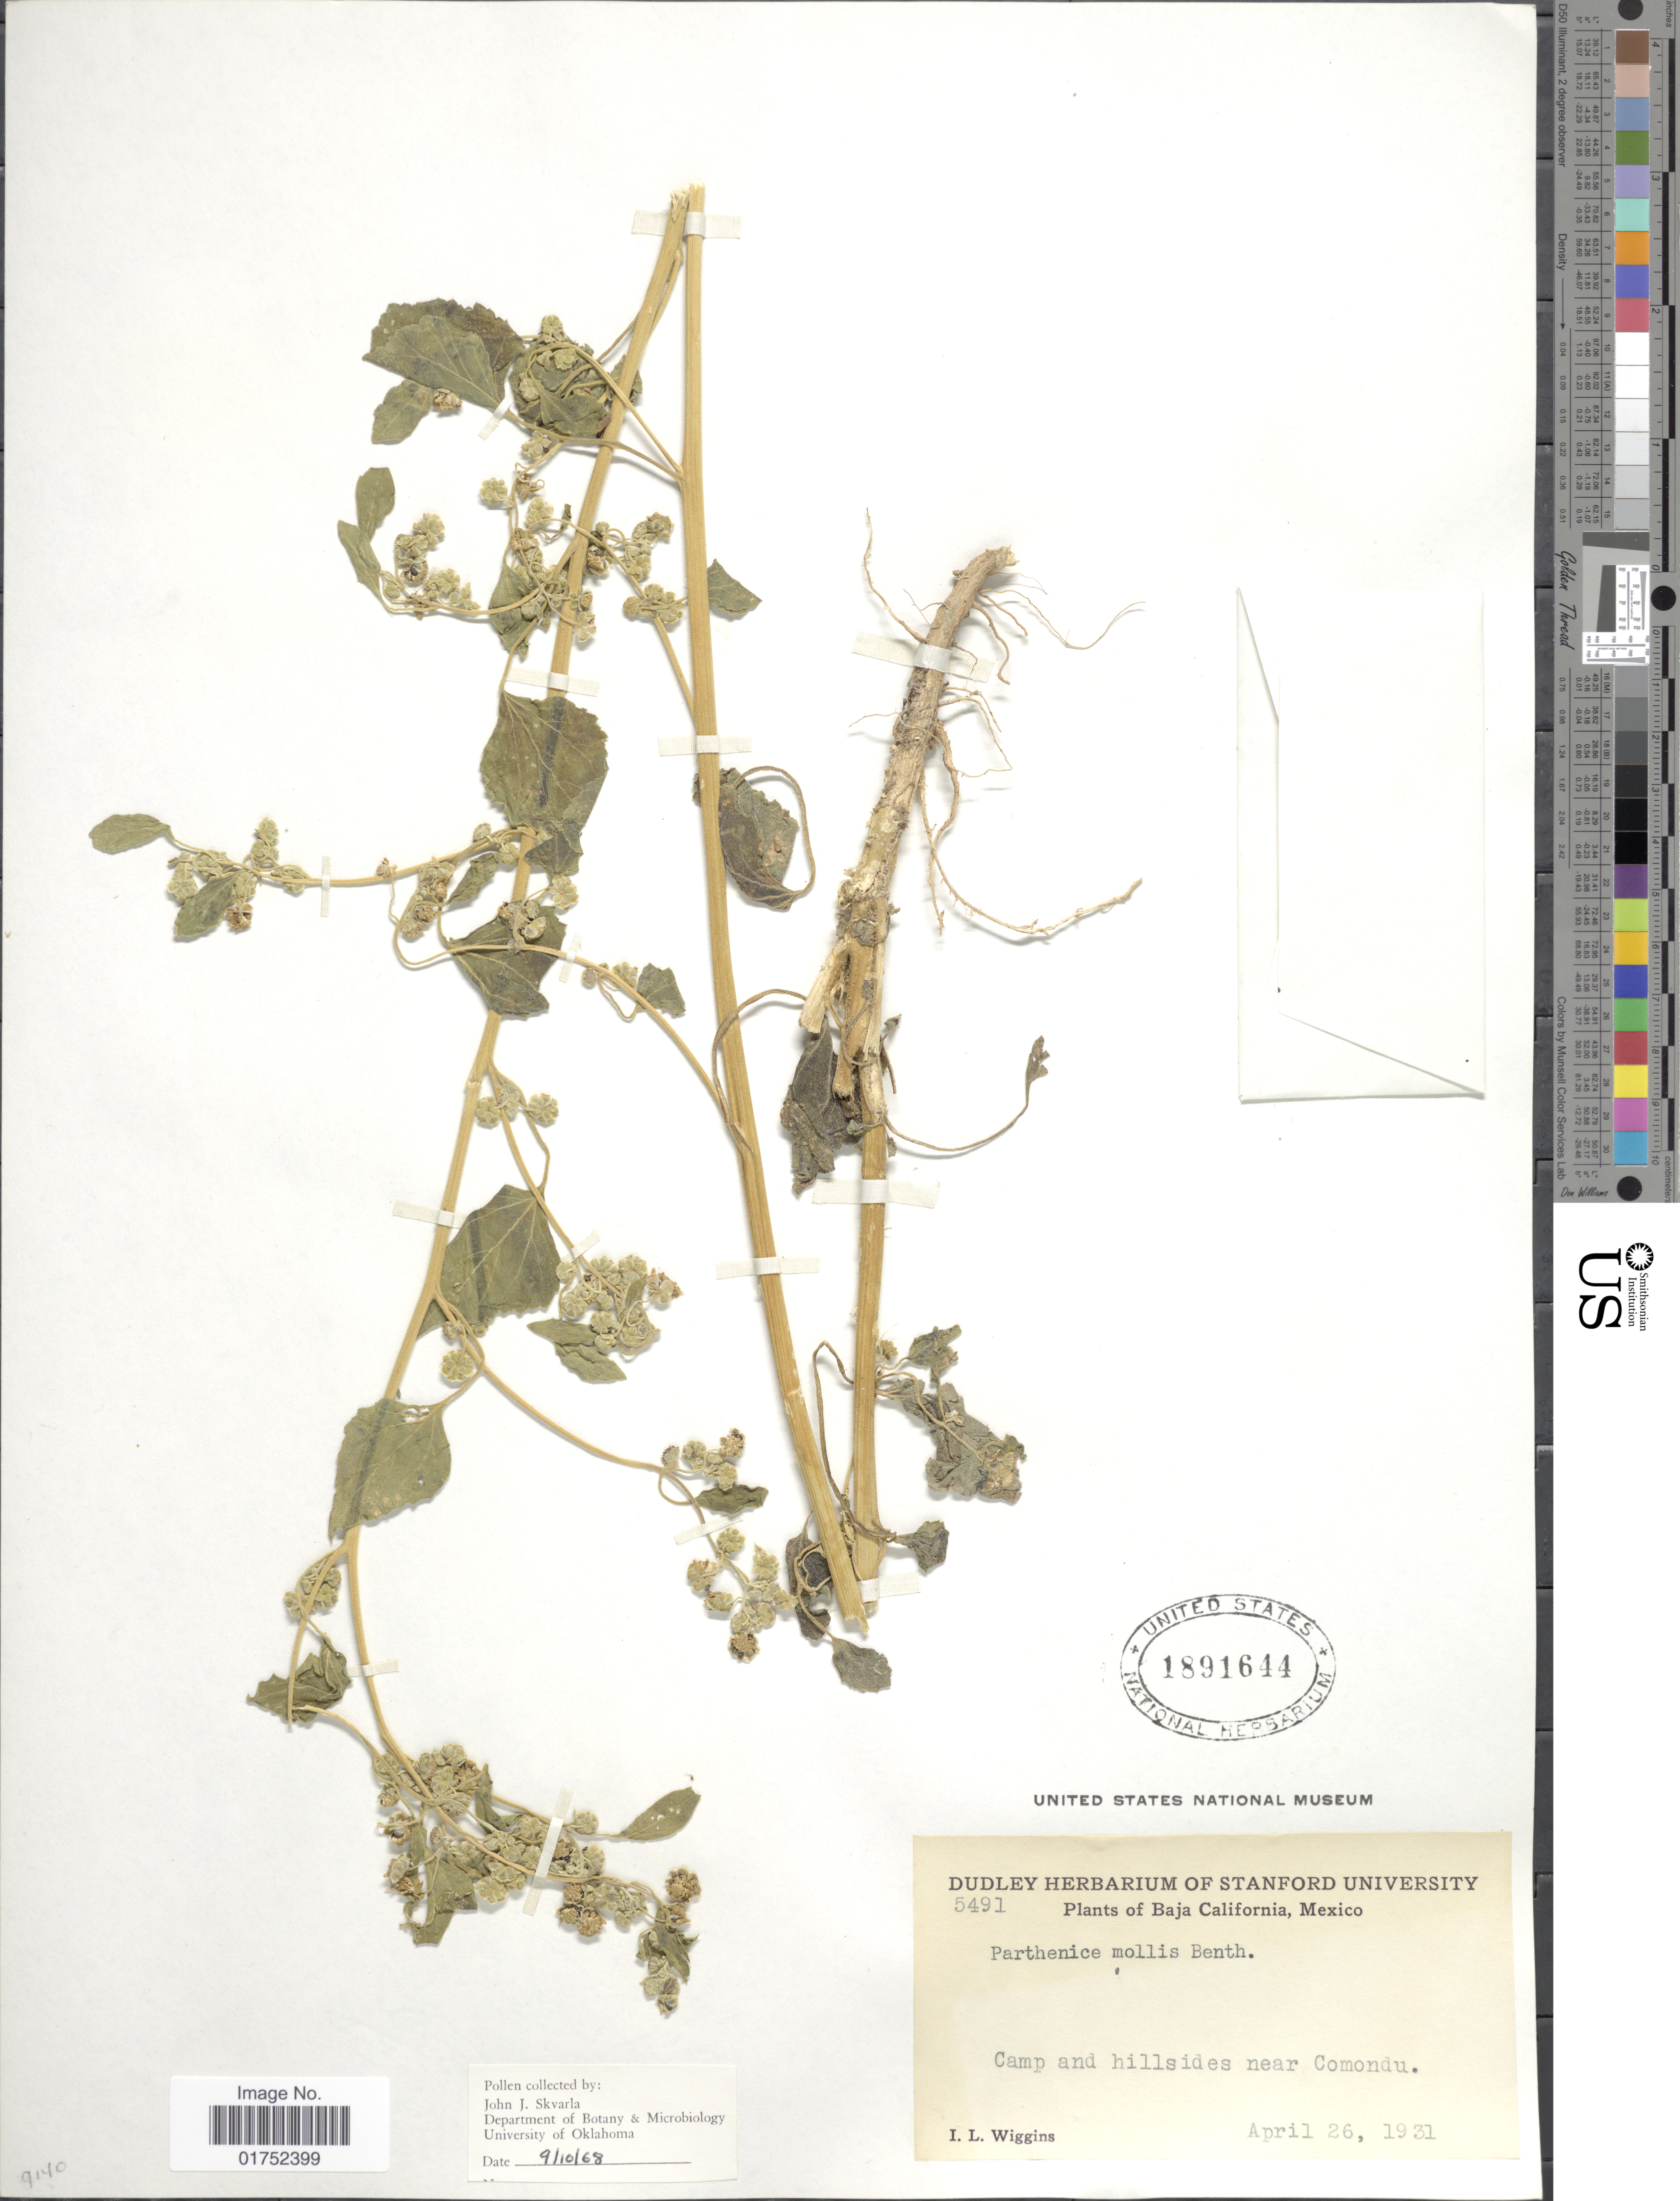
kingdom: Plantae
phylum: Tracheophyta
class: Magnoliopsida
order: Asterales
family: Asteraceae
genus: Parthenice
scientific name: Parthenice mollis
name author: A. Gray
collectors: I. L. Wiggins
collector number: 5491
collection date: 1931-04-26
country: Mexico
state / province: Baja California Sur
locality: Camp and hillsides near Comondu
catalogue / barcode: US 1891644